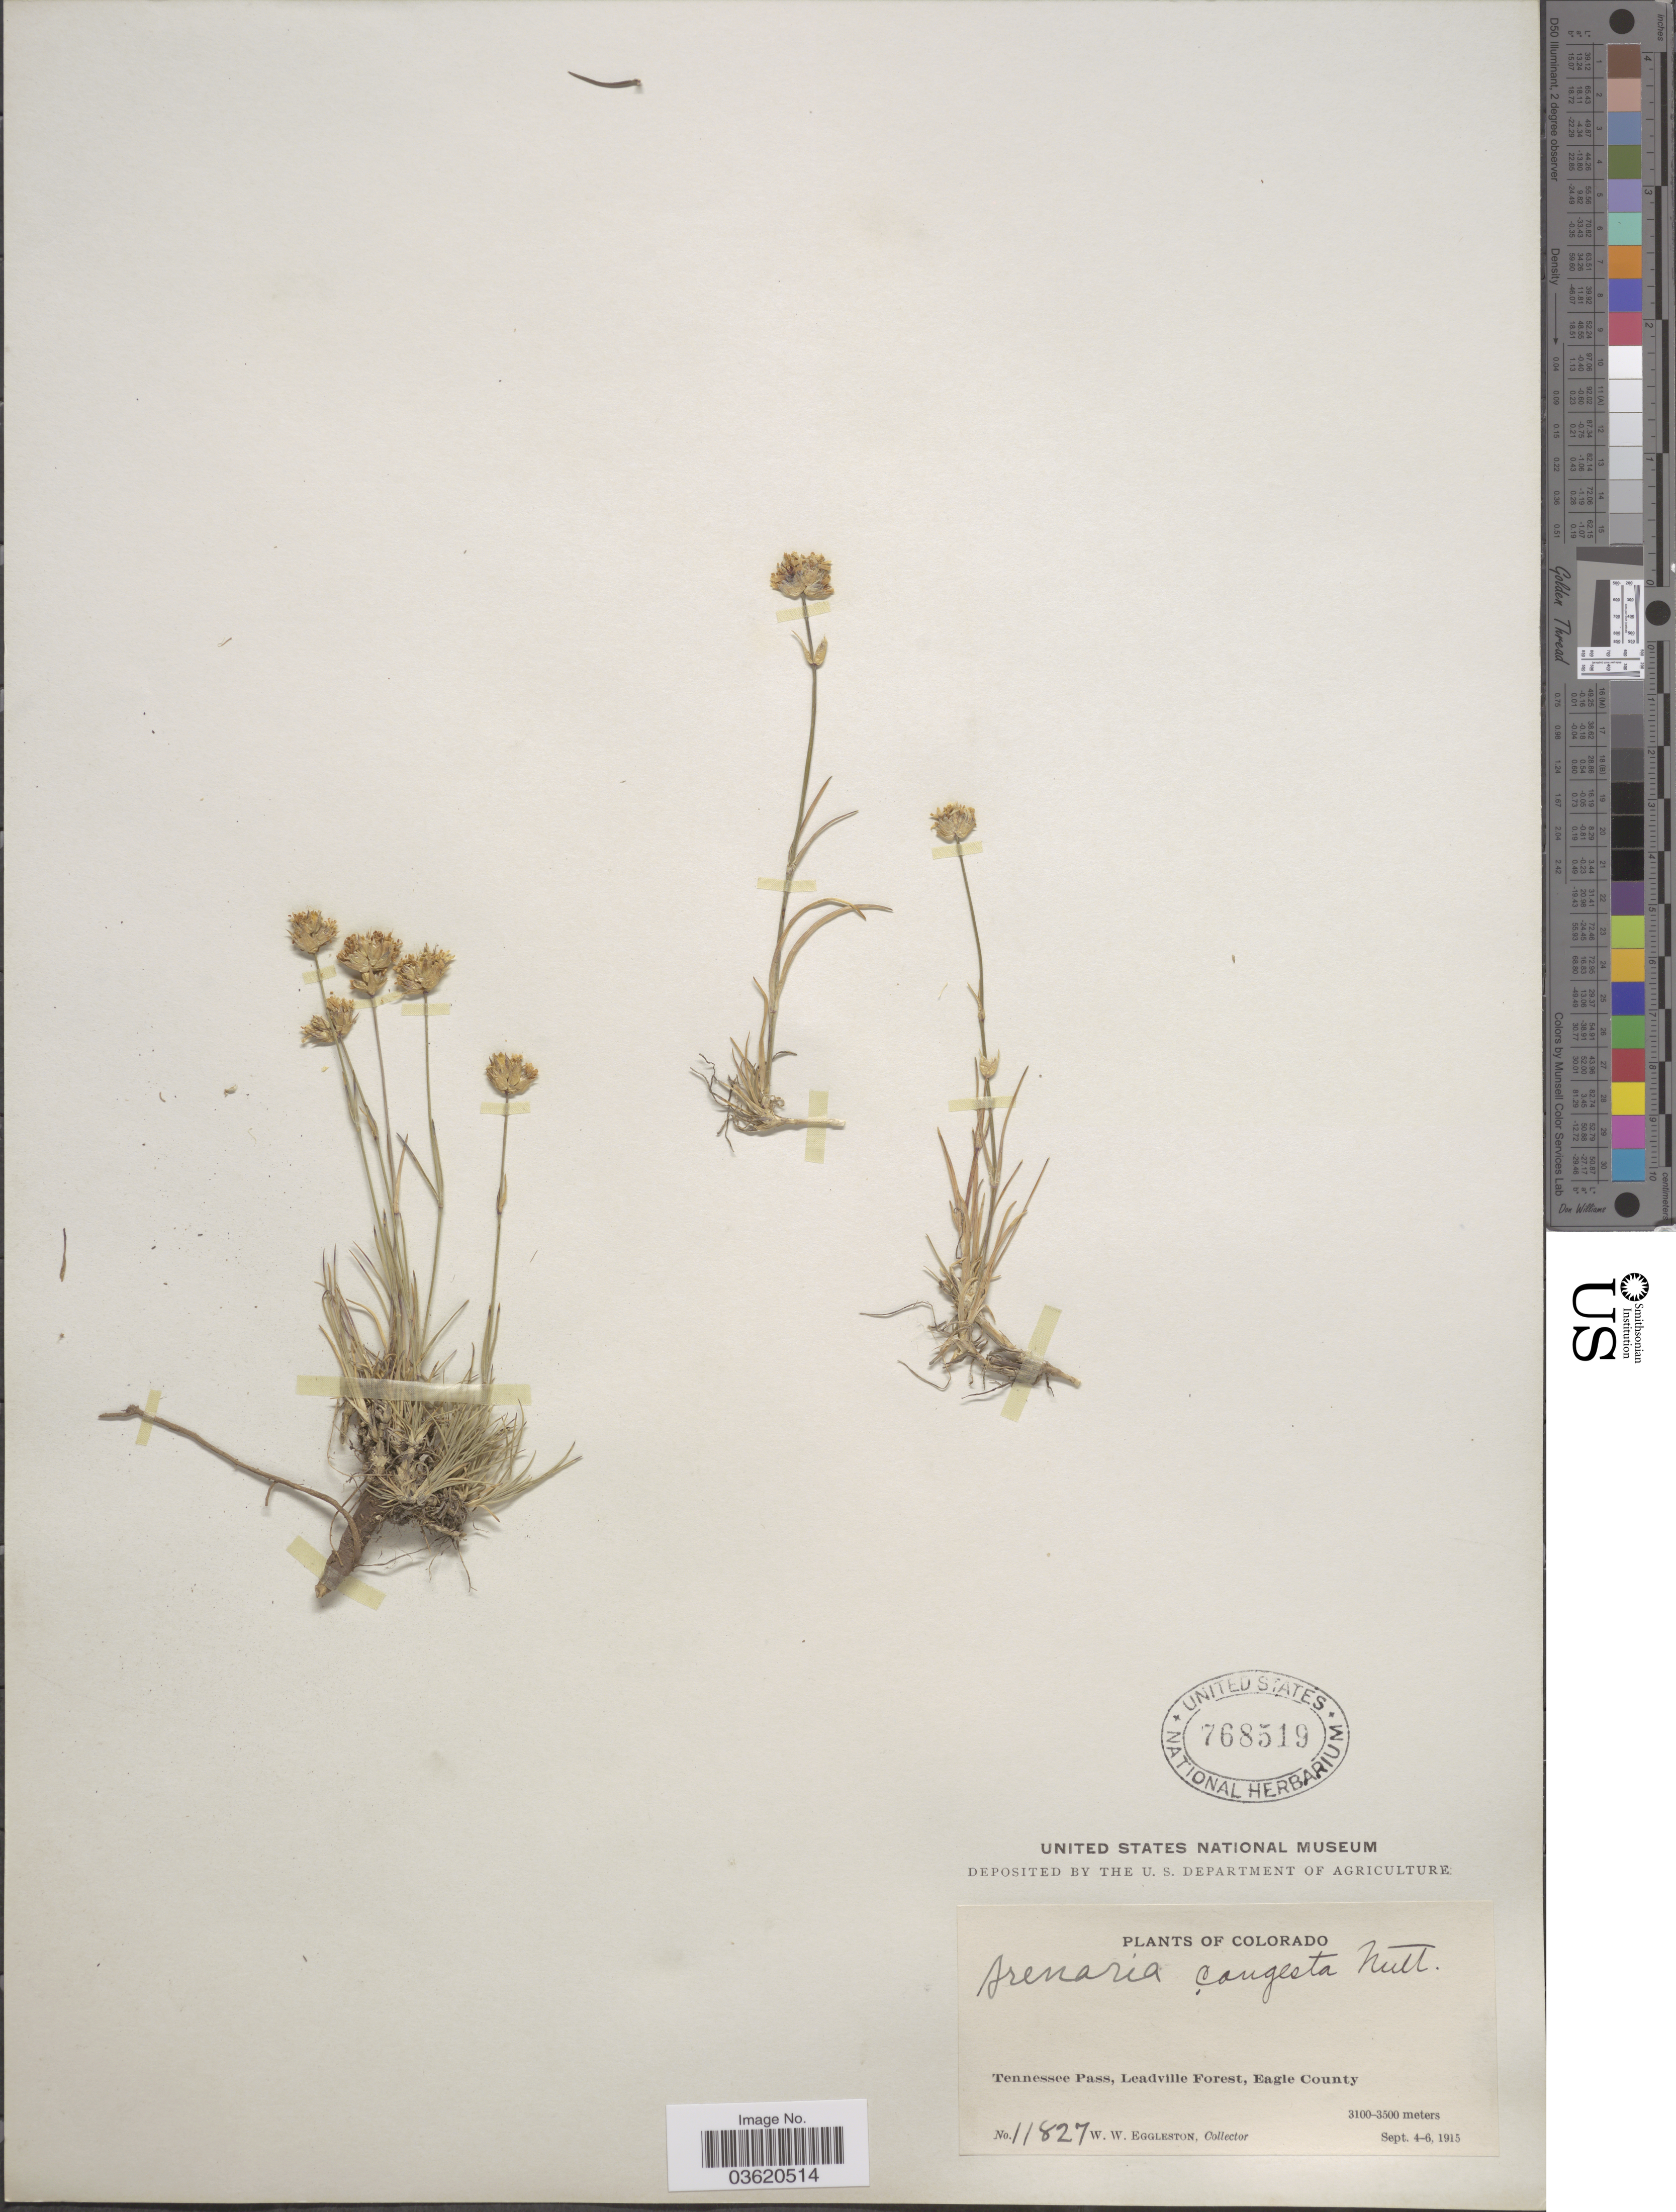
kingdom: Plantae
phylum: Tracheophyta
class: Magnoliopsida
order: Caryophyllales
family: Caryophyllaceae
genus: Eremogone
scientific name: Eremogone congesta var. congesta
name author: (Nutt.) Ikonn.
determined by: Strong, Mark T., (BOT), Smithsonian Institution - National Museum of Natural History (UNITED STATES)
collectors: W. W. Eggleston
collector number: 11827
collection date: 1915-09-04/1915-09-06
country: United States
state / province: Colorado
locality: Tennessee Pass, Leadville Forest, Eagle County.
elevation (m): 3100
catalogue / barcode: US 768519